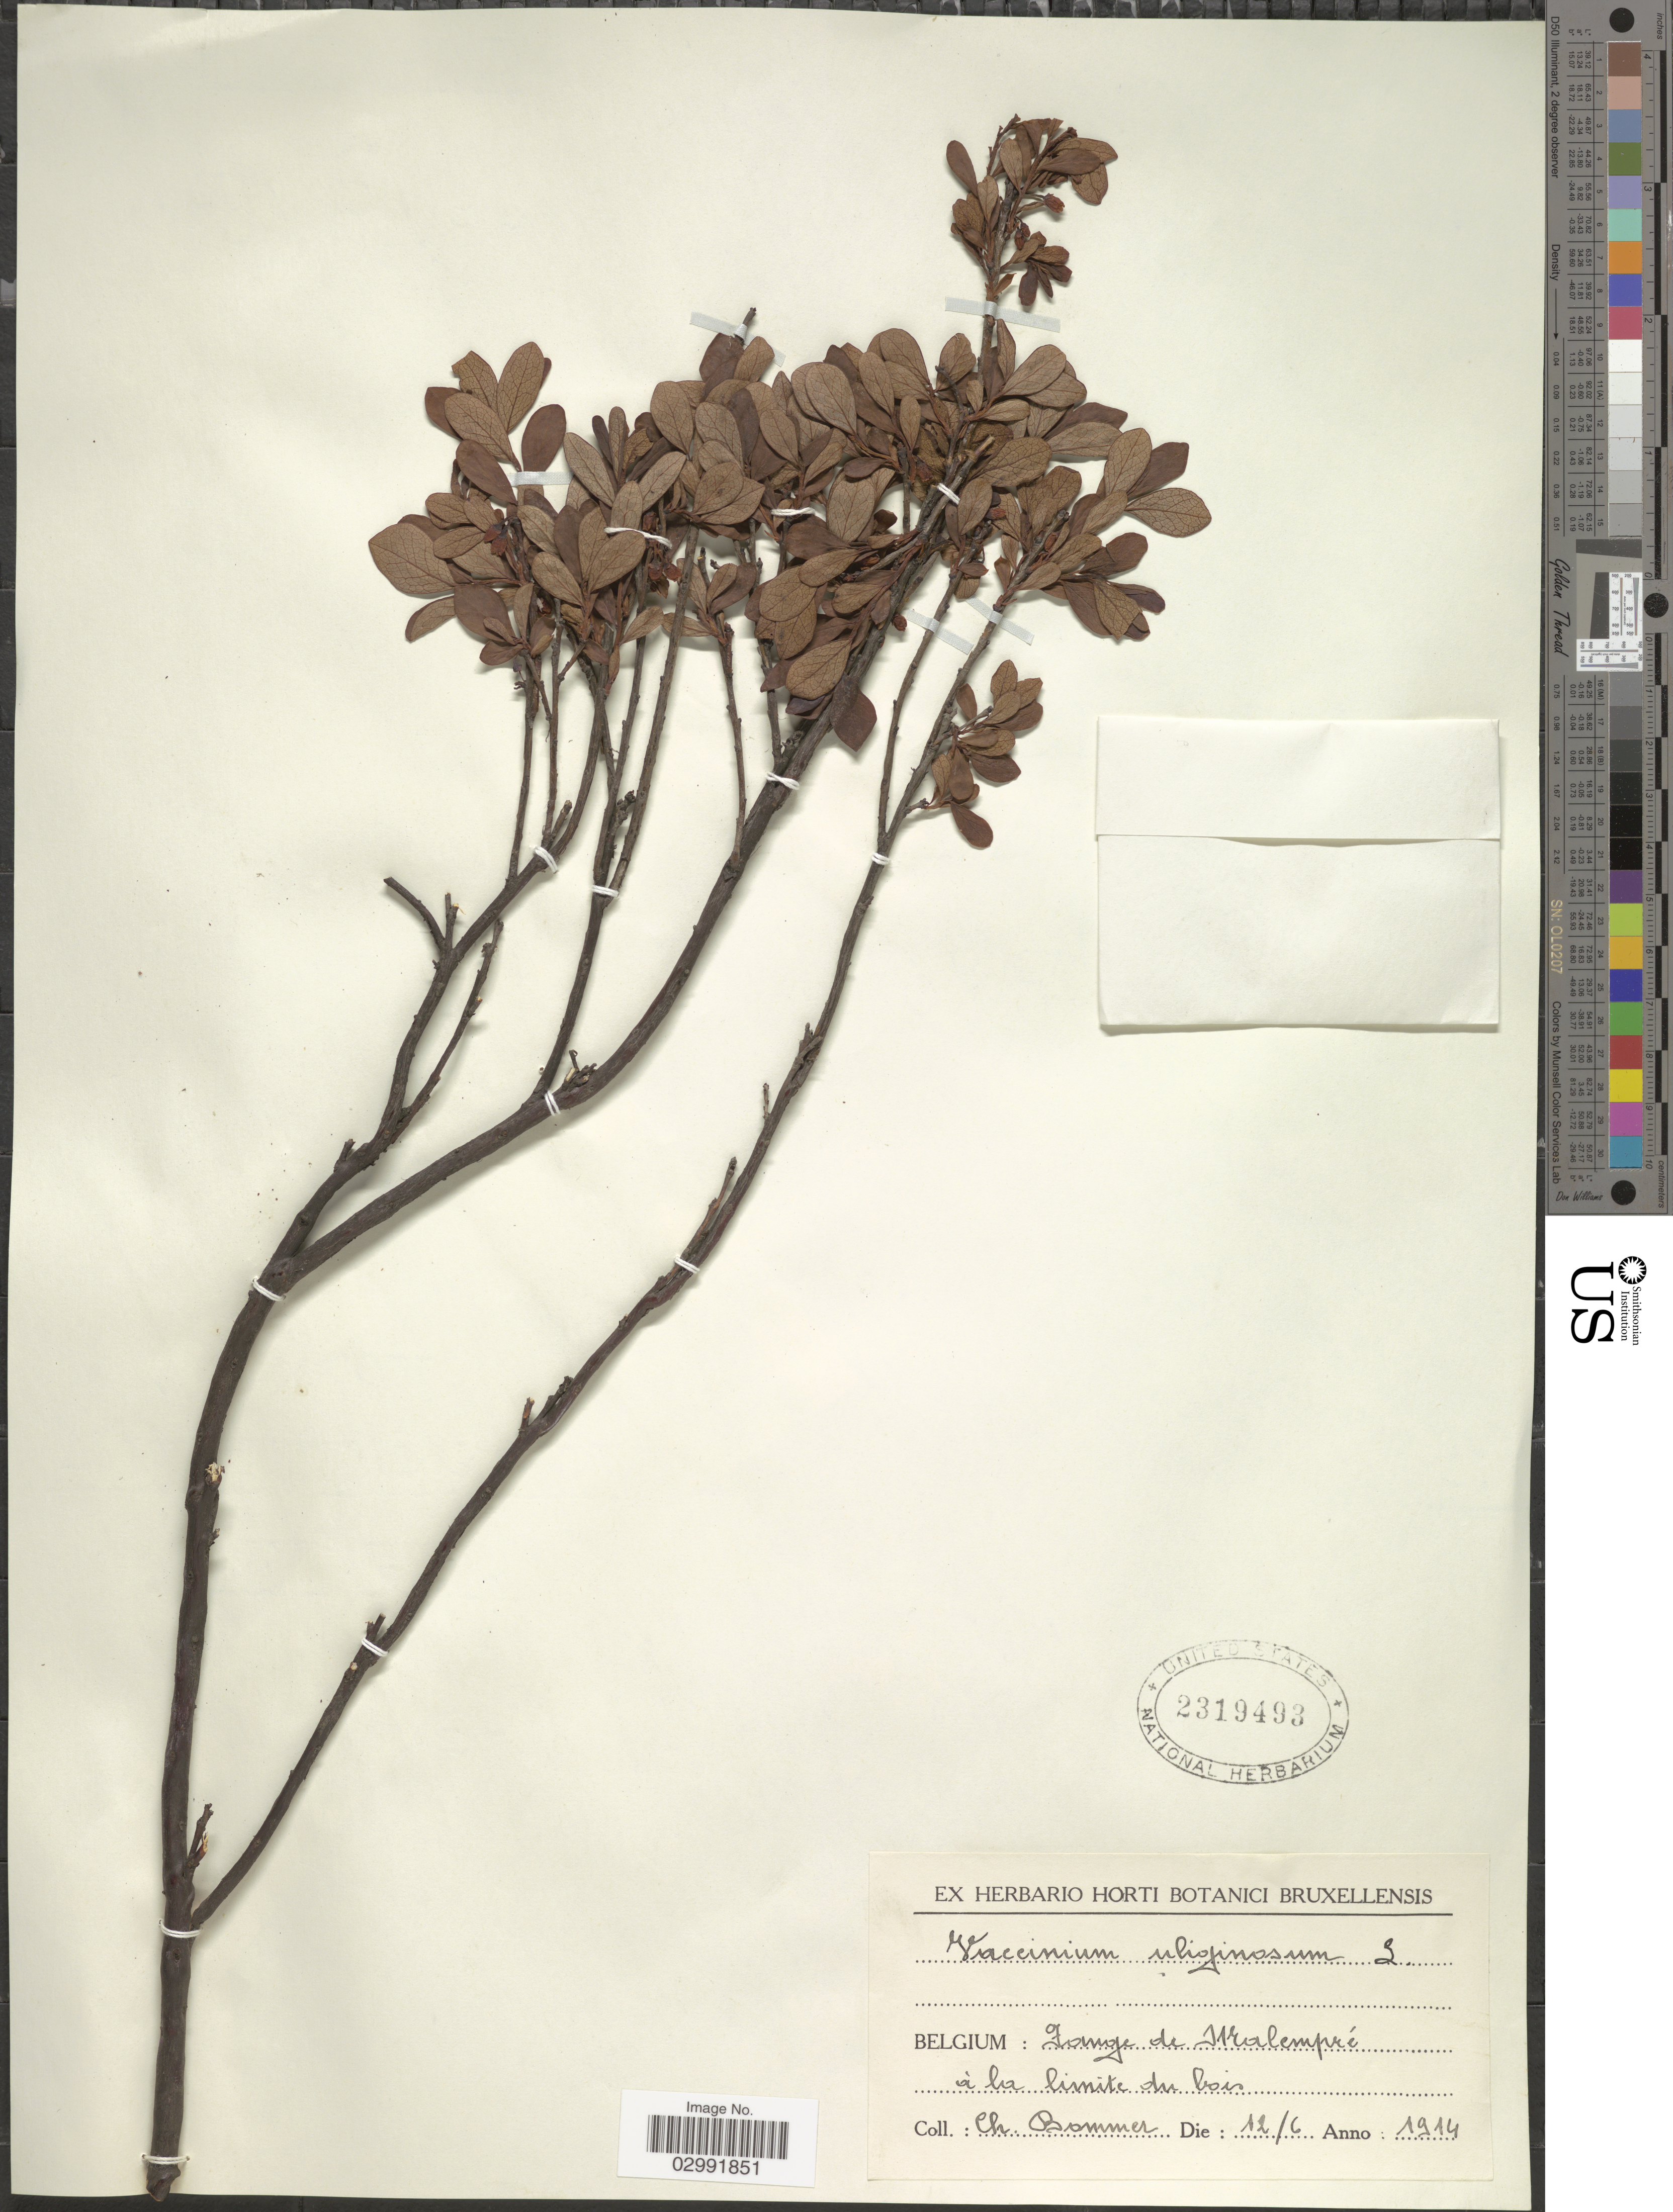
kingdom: Plantae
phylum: Tracheophyta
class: Magnoliopsida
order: Ericales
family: Ericaceae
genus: Vaccinium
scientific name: Vaccinium uliginosum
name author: L.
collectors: C. Bommer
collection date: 1914-06-12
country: Belgium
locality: Fange de Malempré, à la limite du bois.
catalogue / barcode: US 2319493